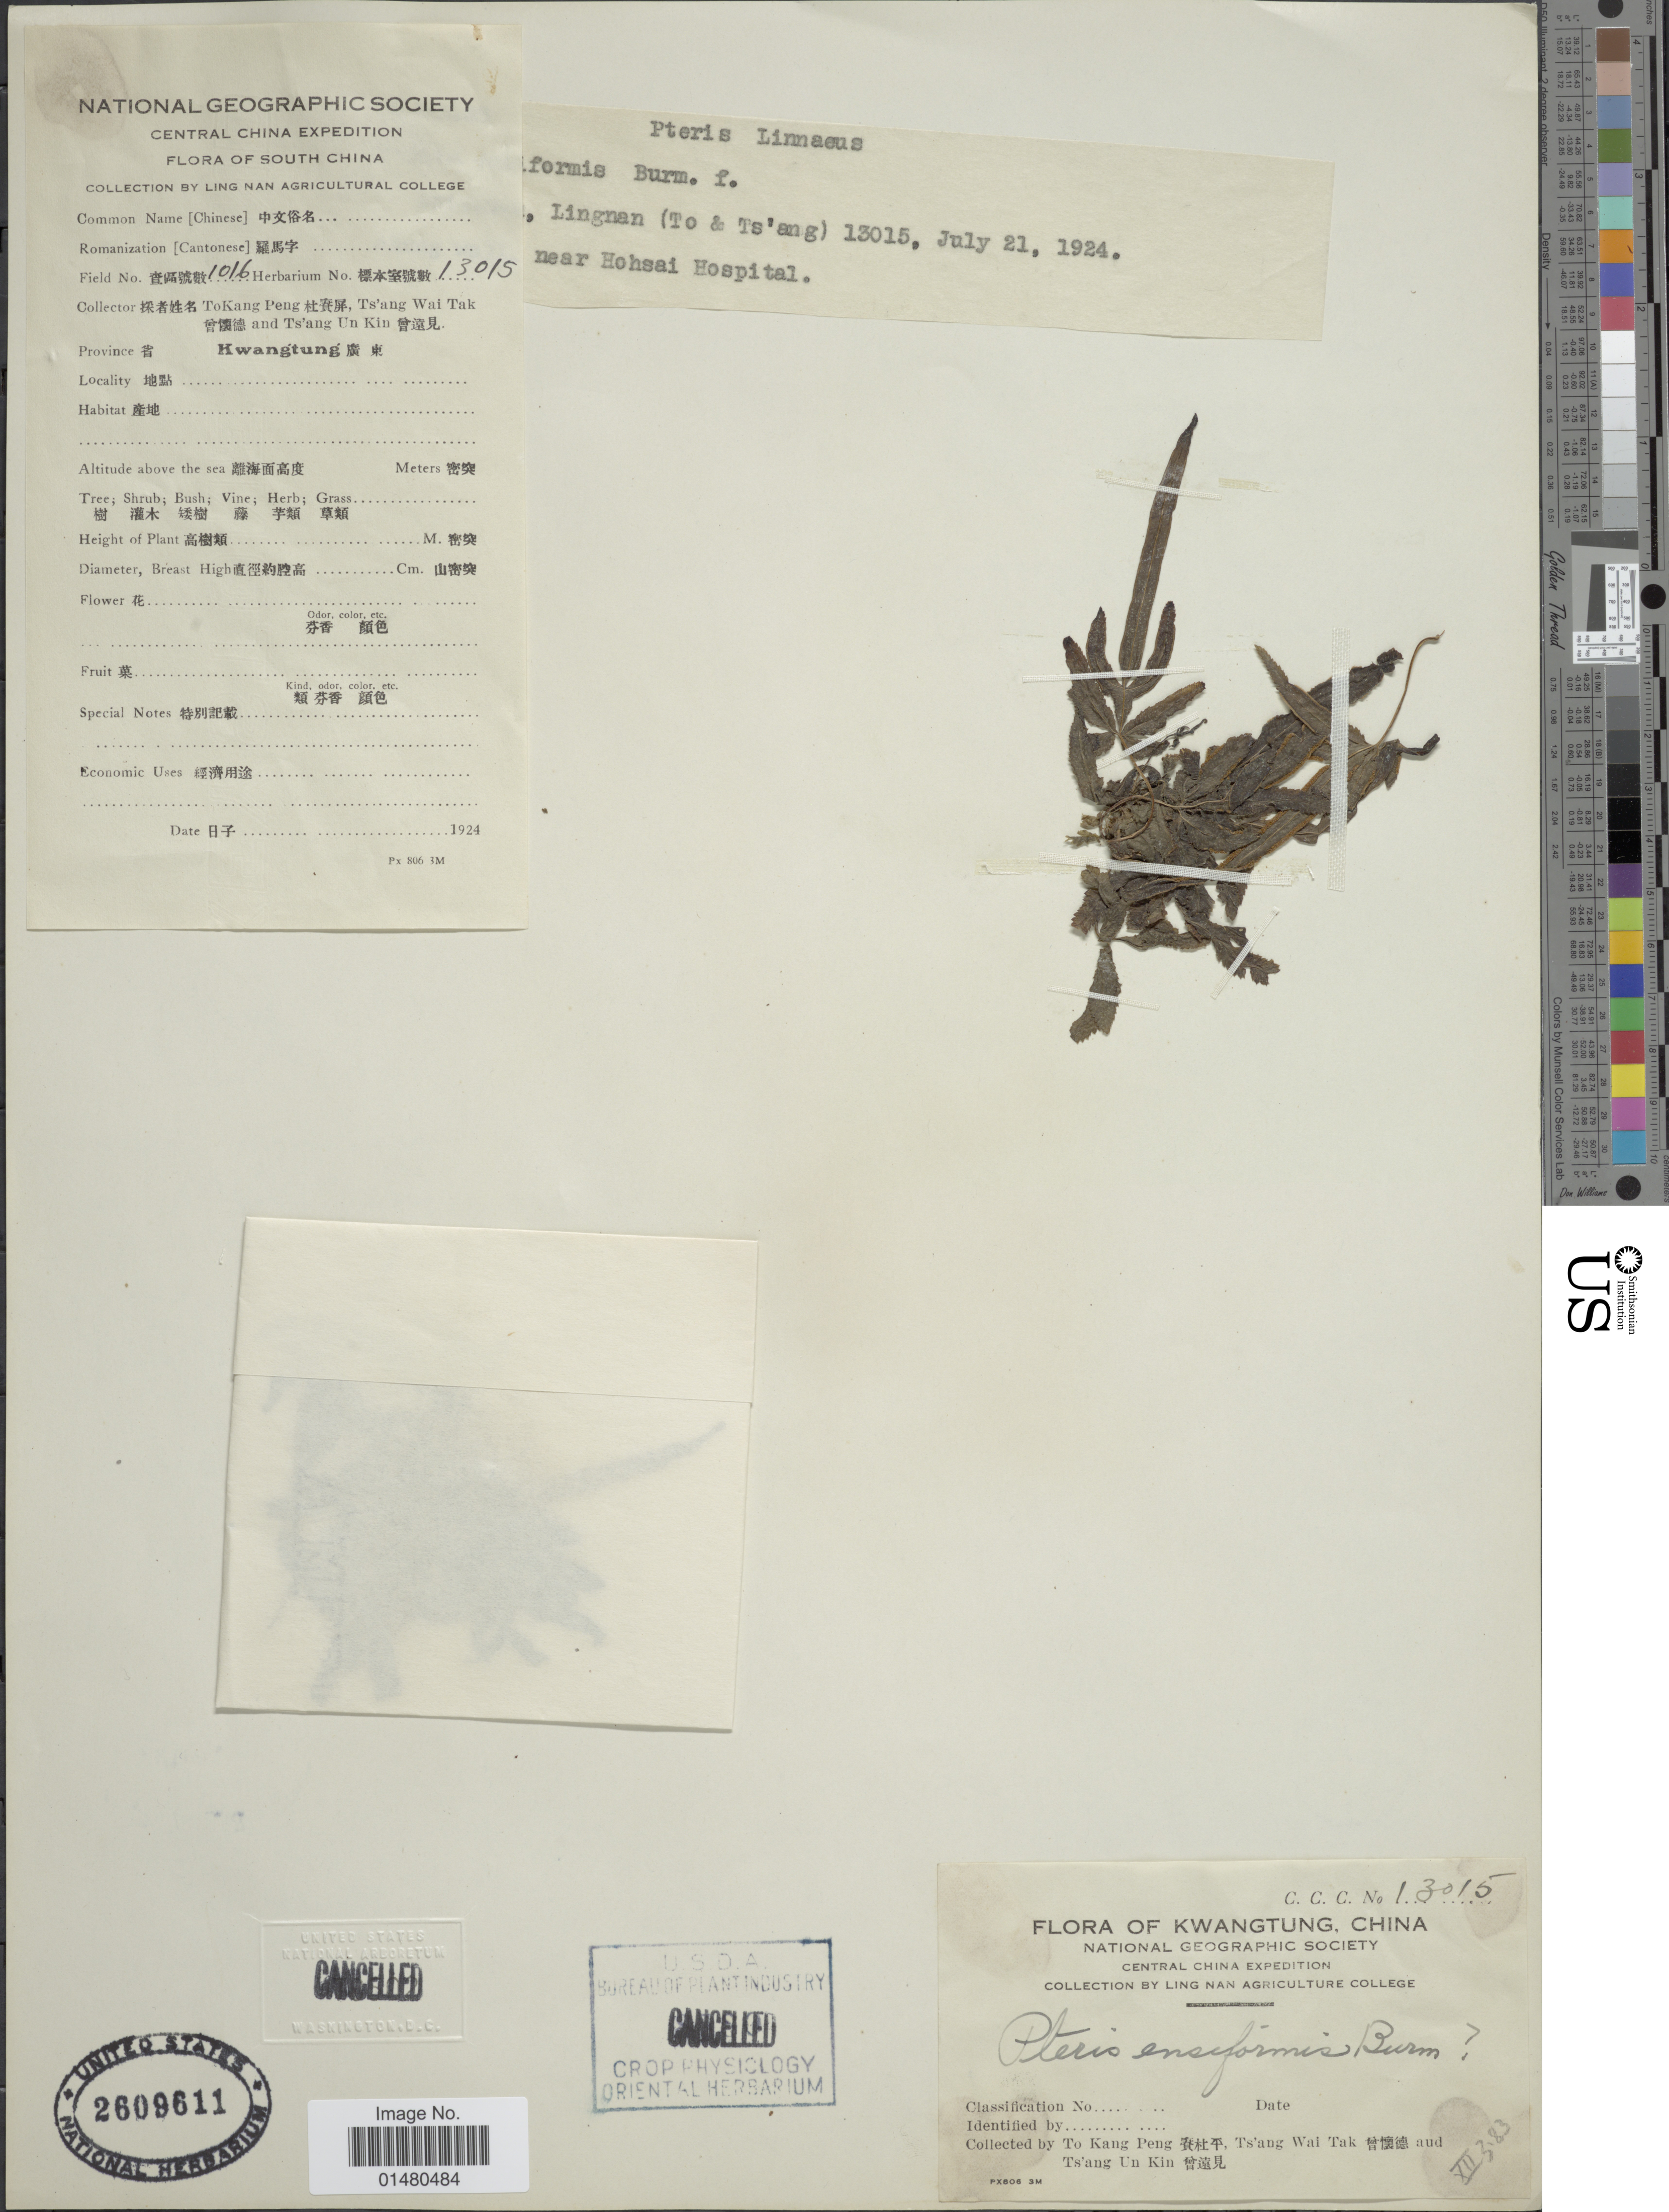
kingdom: Plantae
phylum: Tracheophyta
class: Polypodiopsida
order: Polypodiales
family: Pteridaceae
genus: Pteris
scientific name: Pteris ensiformis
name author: Burm. f.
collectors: T. K. Peng, W. T. Tsang & U. K. Tsang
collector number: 1016/13015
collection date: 1924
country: China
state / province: Guangdong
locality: Kwangtung, South China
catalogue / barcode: US 2609611